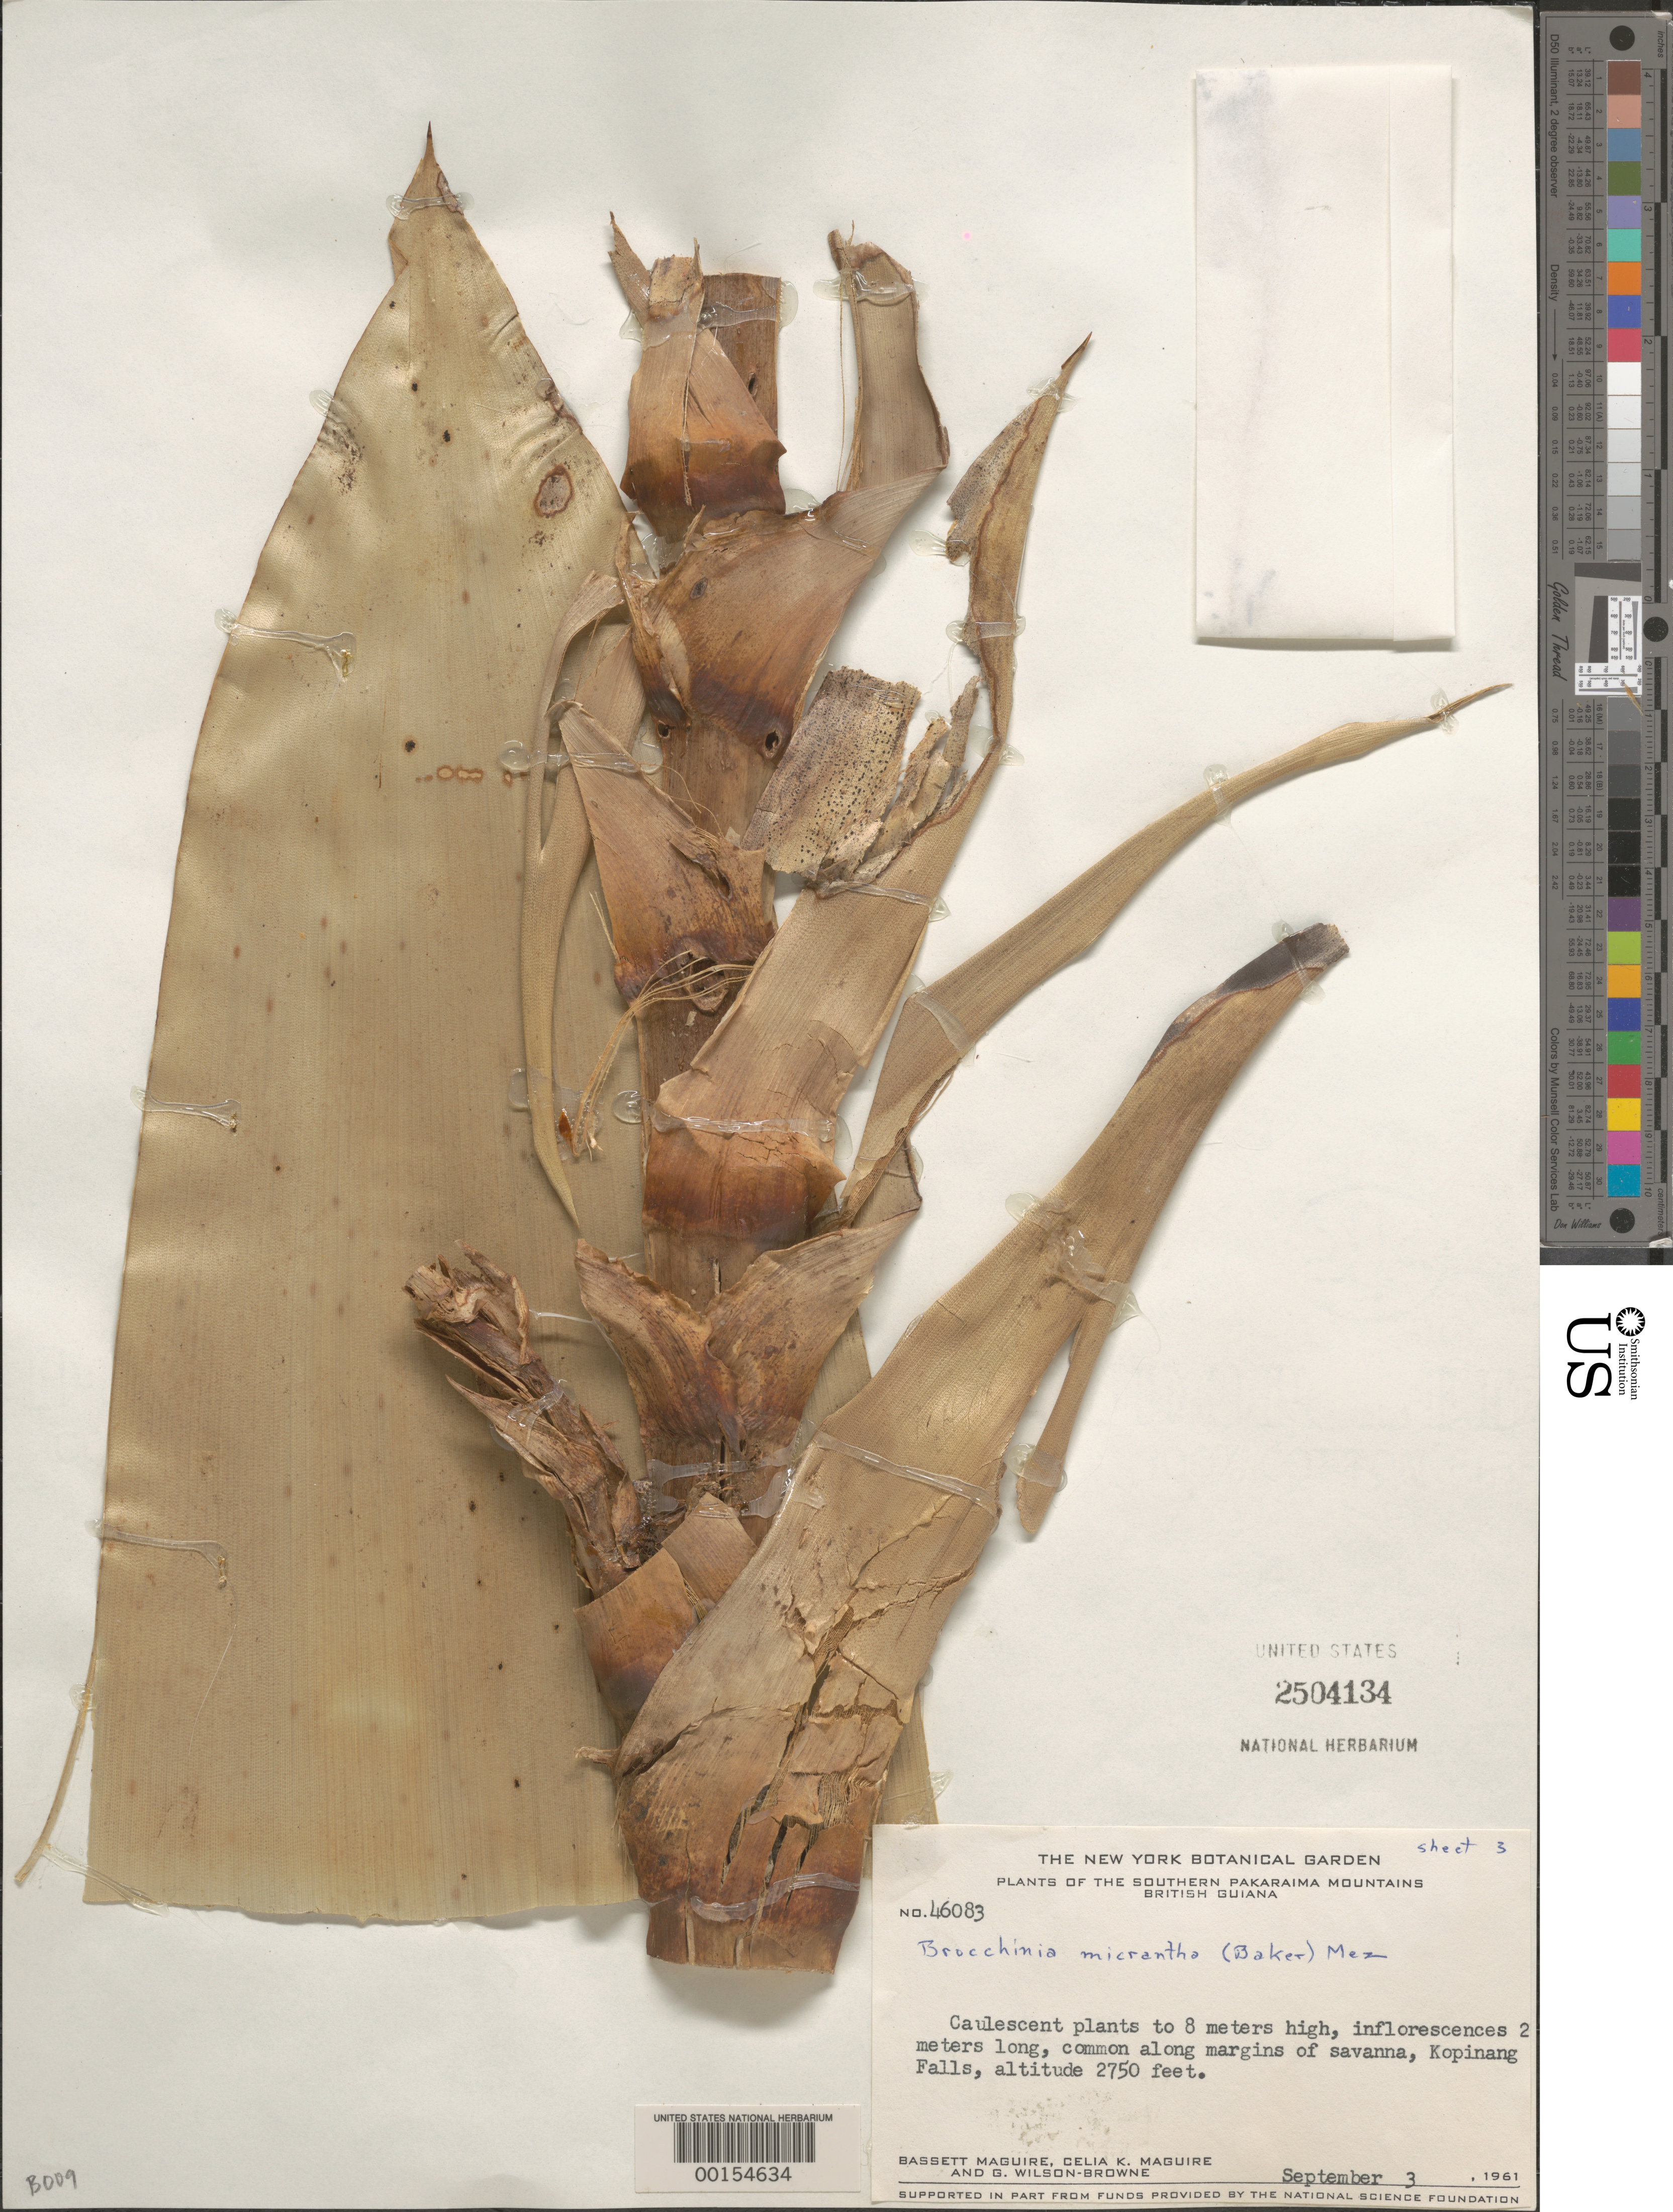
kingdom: Plantae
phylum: Tracheophyta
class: Liliopsida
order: Poales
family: Bromeliaceae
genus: Brocchinia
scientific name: Brocchinia micrantha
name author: (Baker) Mez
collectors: B. Maguire, C. K. Maguire & G. Wilson-Browne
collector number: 46083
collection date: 1961-09-03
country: Guyana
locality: The Southern Pakaraima Mountains. British Guiana. Kopinang Falls.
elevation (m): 838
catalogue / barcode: US 2504134